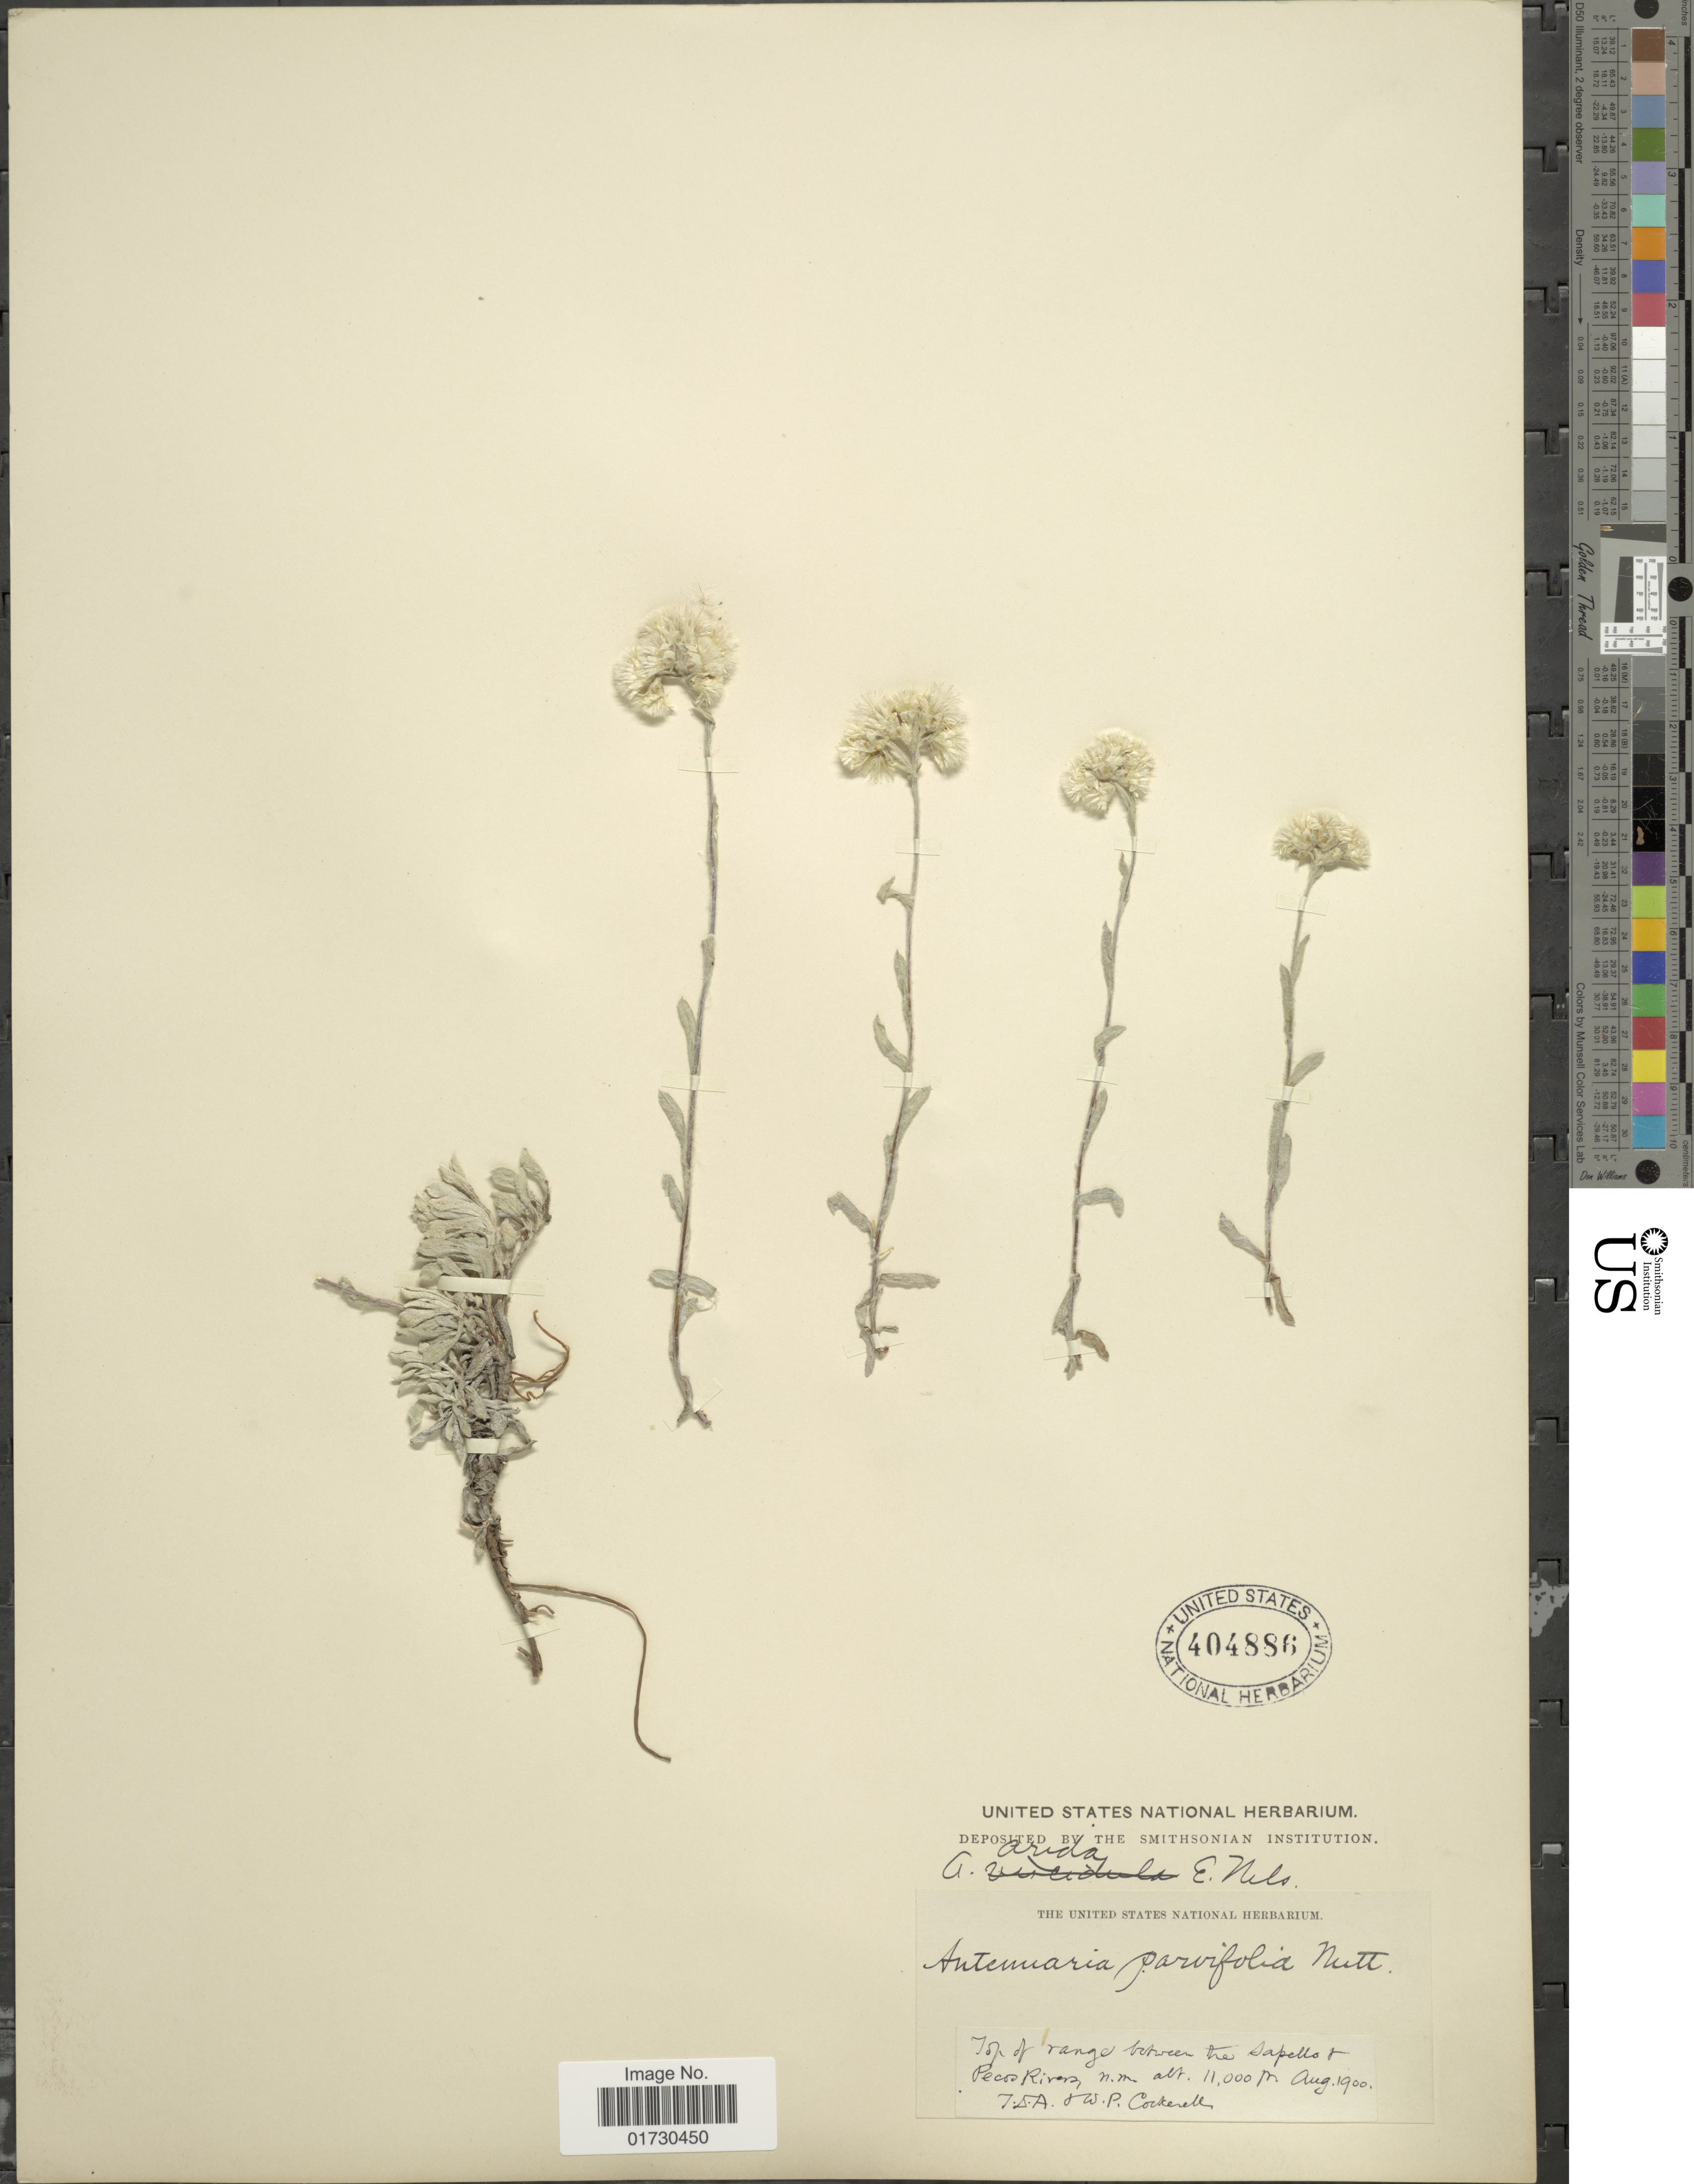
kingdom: Plantae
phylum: Tracheophyta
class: Magnoliopsida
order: Asterales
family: Asteraceae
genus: Antennaria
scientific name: Antennaria arida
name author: E.E. Nelson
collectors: W. Cockerells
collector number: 75A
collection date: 1900-08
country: United States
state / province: New Mexico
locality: Top of range between the Sapello of Pecos River, n. m.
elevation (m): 11000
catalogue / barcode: US 404886